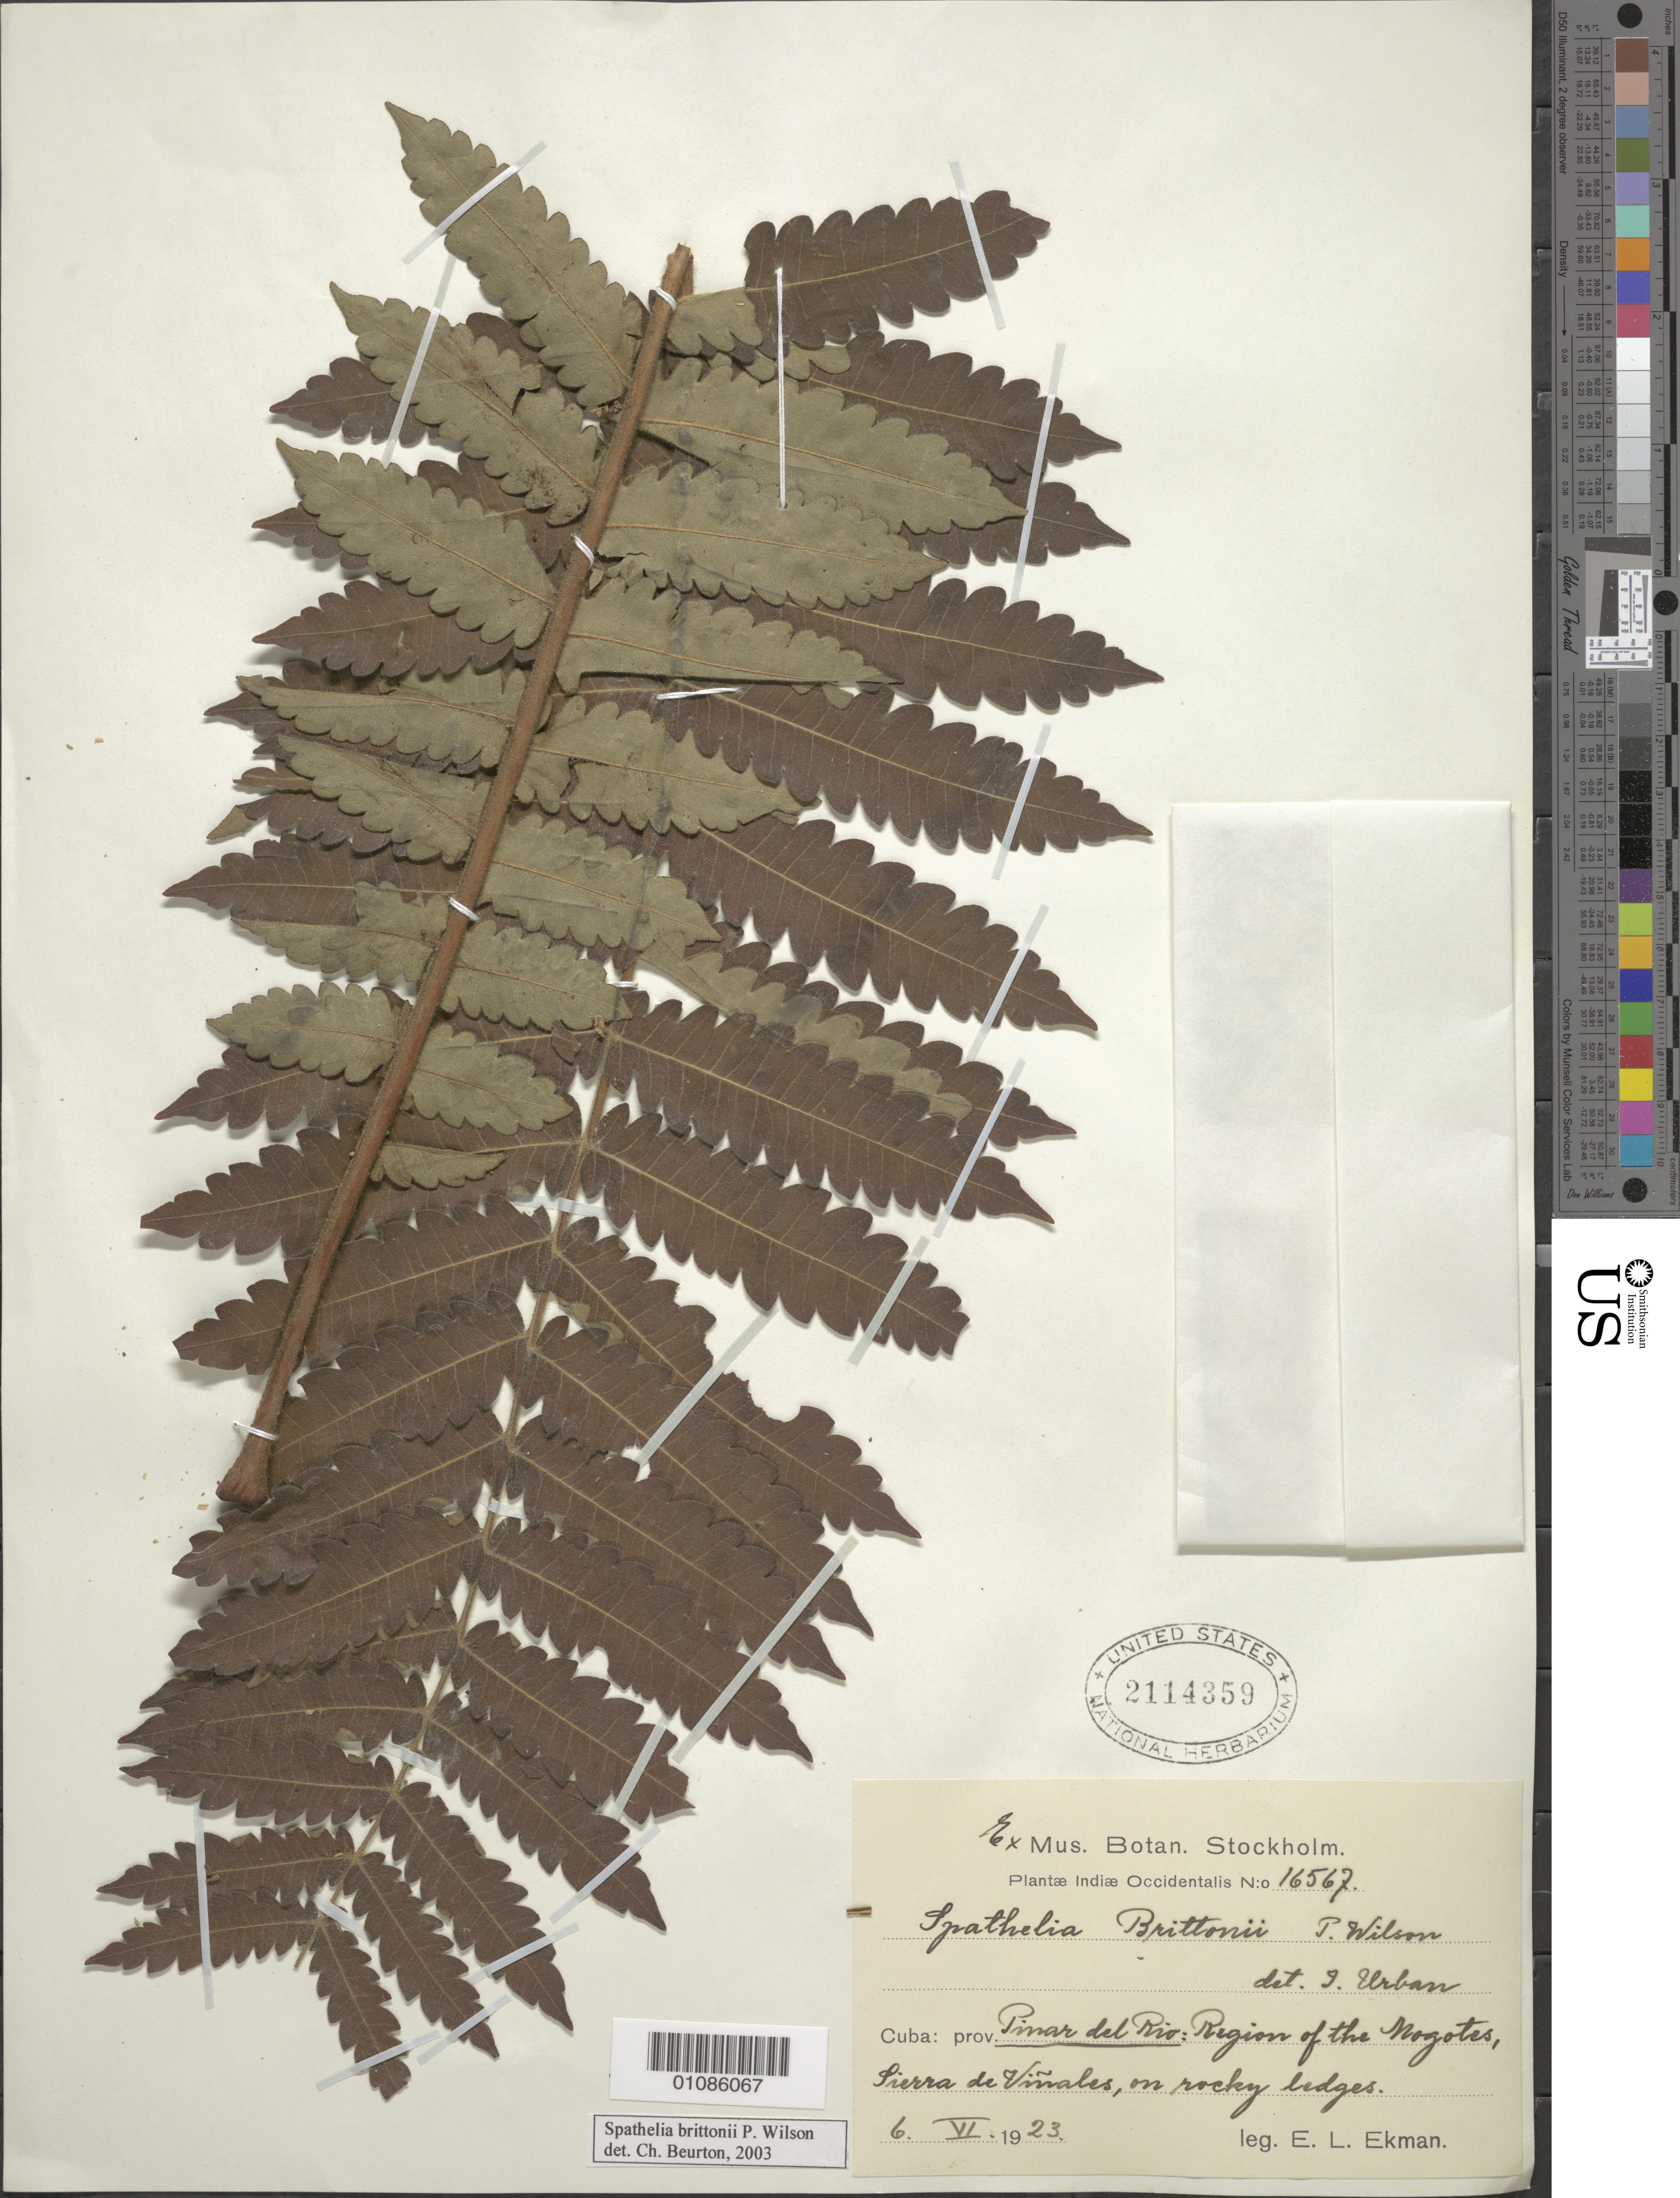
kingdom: Plantae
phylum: Tracheophyta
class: Magnoliopsida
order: Sapindales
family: Rutaceae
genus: Spathelia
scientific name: Spathelia brittonii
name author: P. Wilson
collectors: E. L. Ekman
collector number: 16567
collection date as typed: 06 Jun 1923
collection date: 1923-06-06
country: Cuba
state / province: Pinar del Rio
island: Cuba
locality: Pinar del Rio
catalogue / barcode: US 2114359